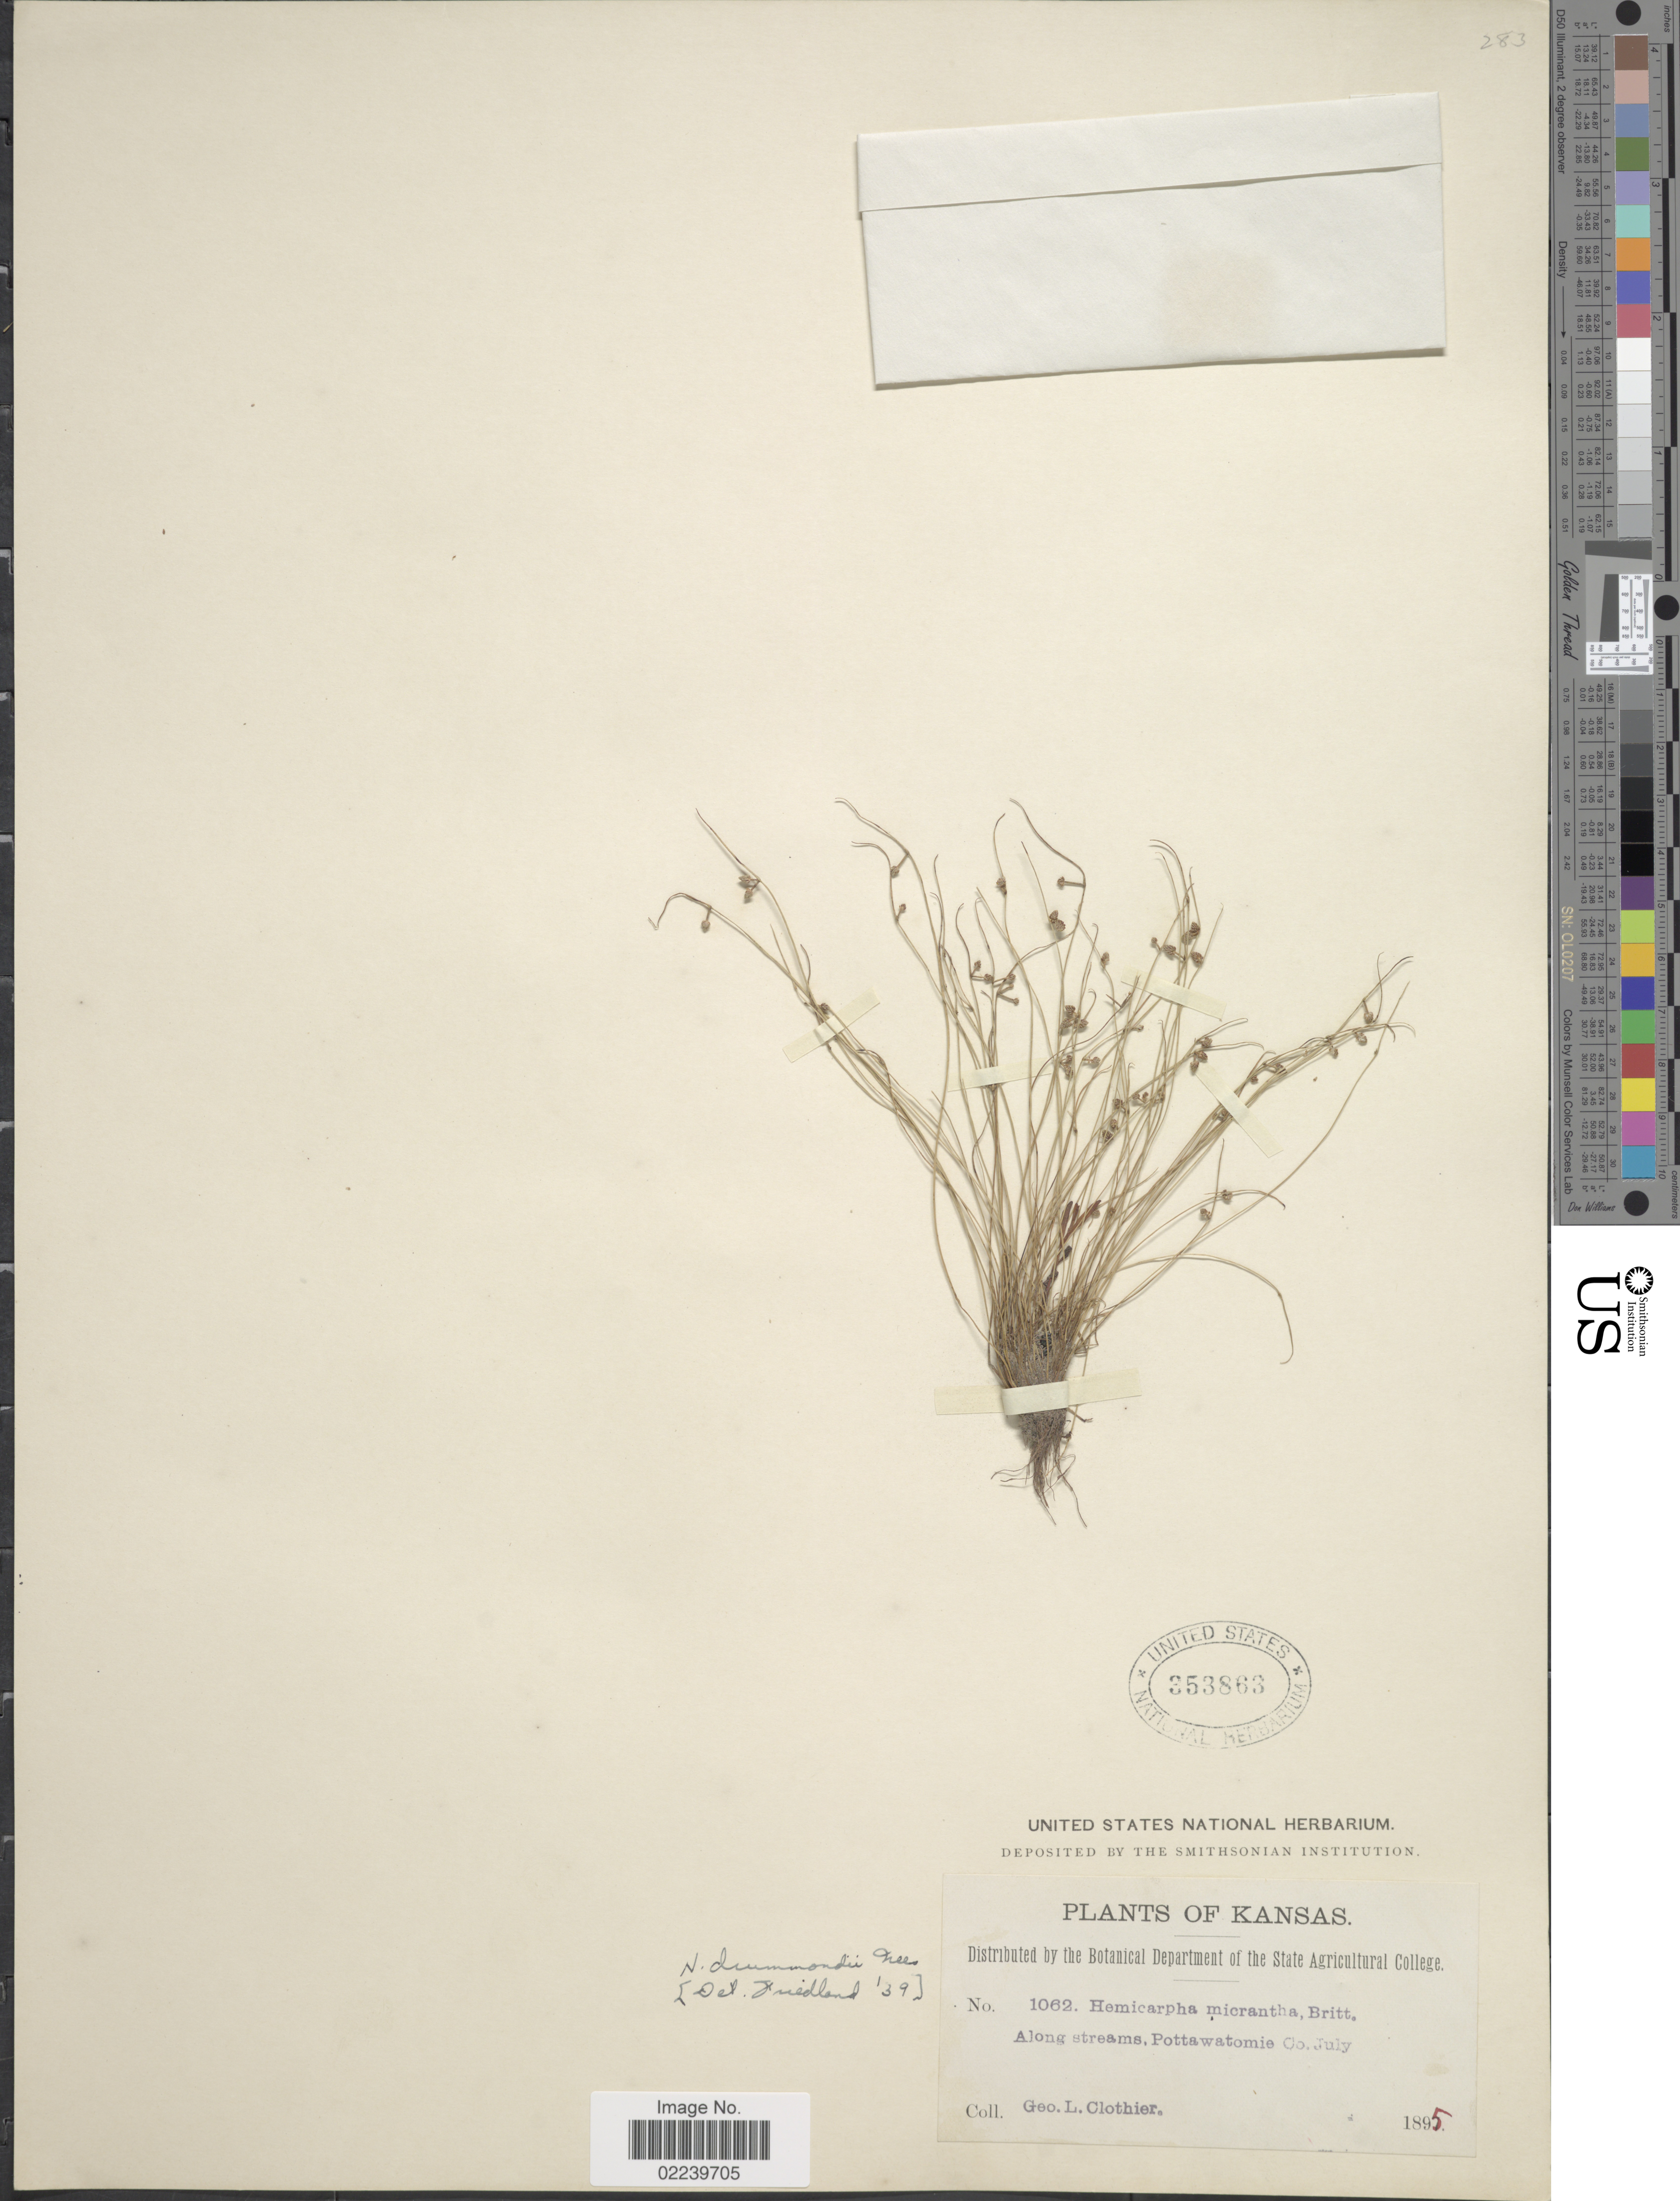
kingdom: Plantae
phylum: Tracheophyta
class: Liliopsida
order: Poales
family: Cyperaceae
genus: Cyperus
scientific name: Cyperus hemidrummondii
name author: Goetgh.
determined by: Strong, M. T., (US), Smithsonian Institution - National Museum of Natural History (UNITED STATES)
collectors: G. Clothier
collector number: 1062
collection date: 1895-07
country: United States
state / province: Kansas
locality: Along streams, Pottawatomie Co.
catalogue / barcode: US 353863